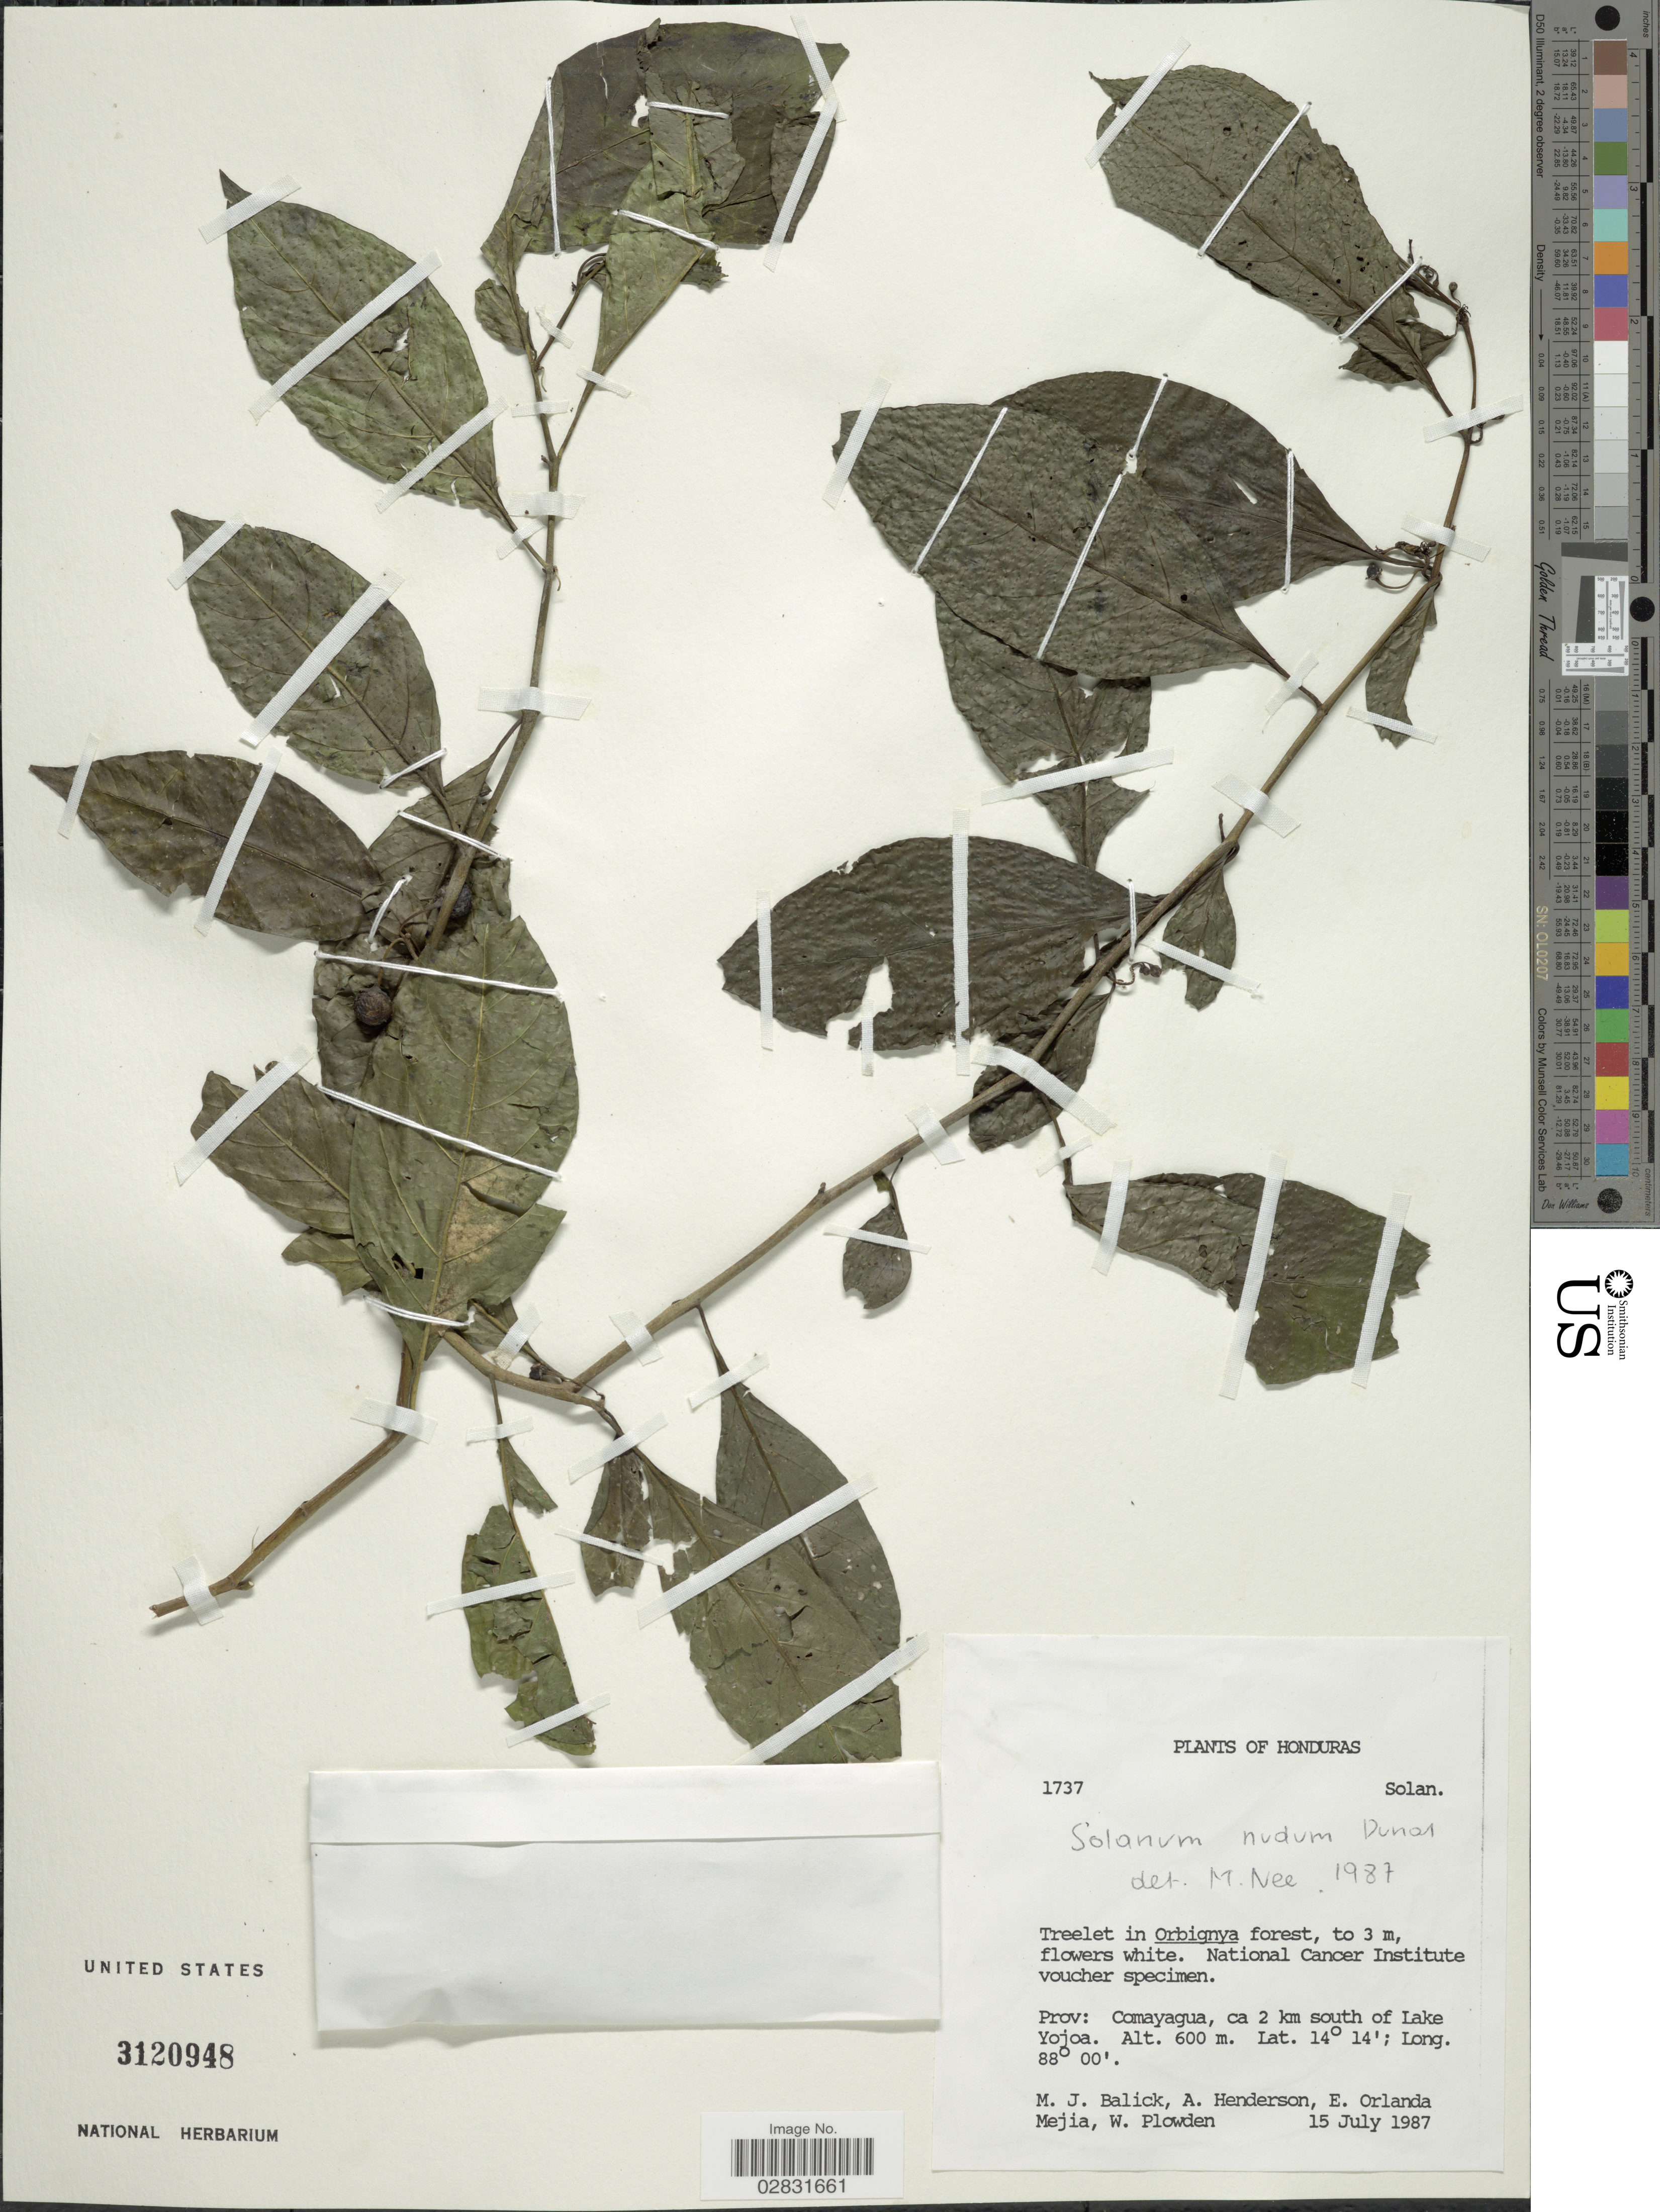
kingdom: Plantae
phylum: Tracheophyta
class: Magnoliopsida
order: Solanales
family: Solanaceae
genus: Solanum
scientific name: Solanum nudum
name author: Humb. & Bonpl. ex Dunal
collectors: M. J. Balick, A. Henderson & Mejia, E. O.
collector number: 1737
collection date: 1987-07-15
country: Honduras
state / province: Comayagua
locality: Ca 2 km south of Lake Yojoa.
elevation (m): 600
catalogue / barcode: US 3120948